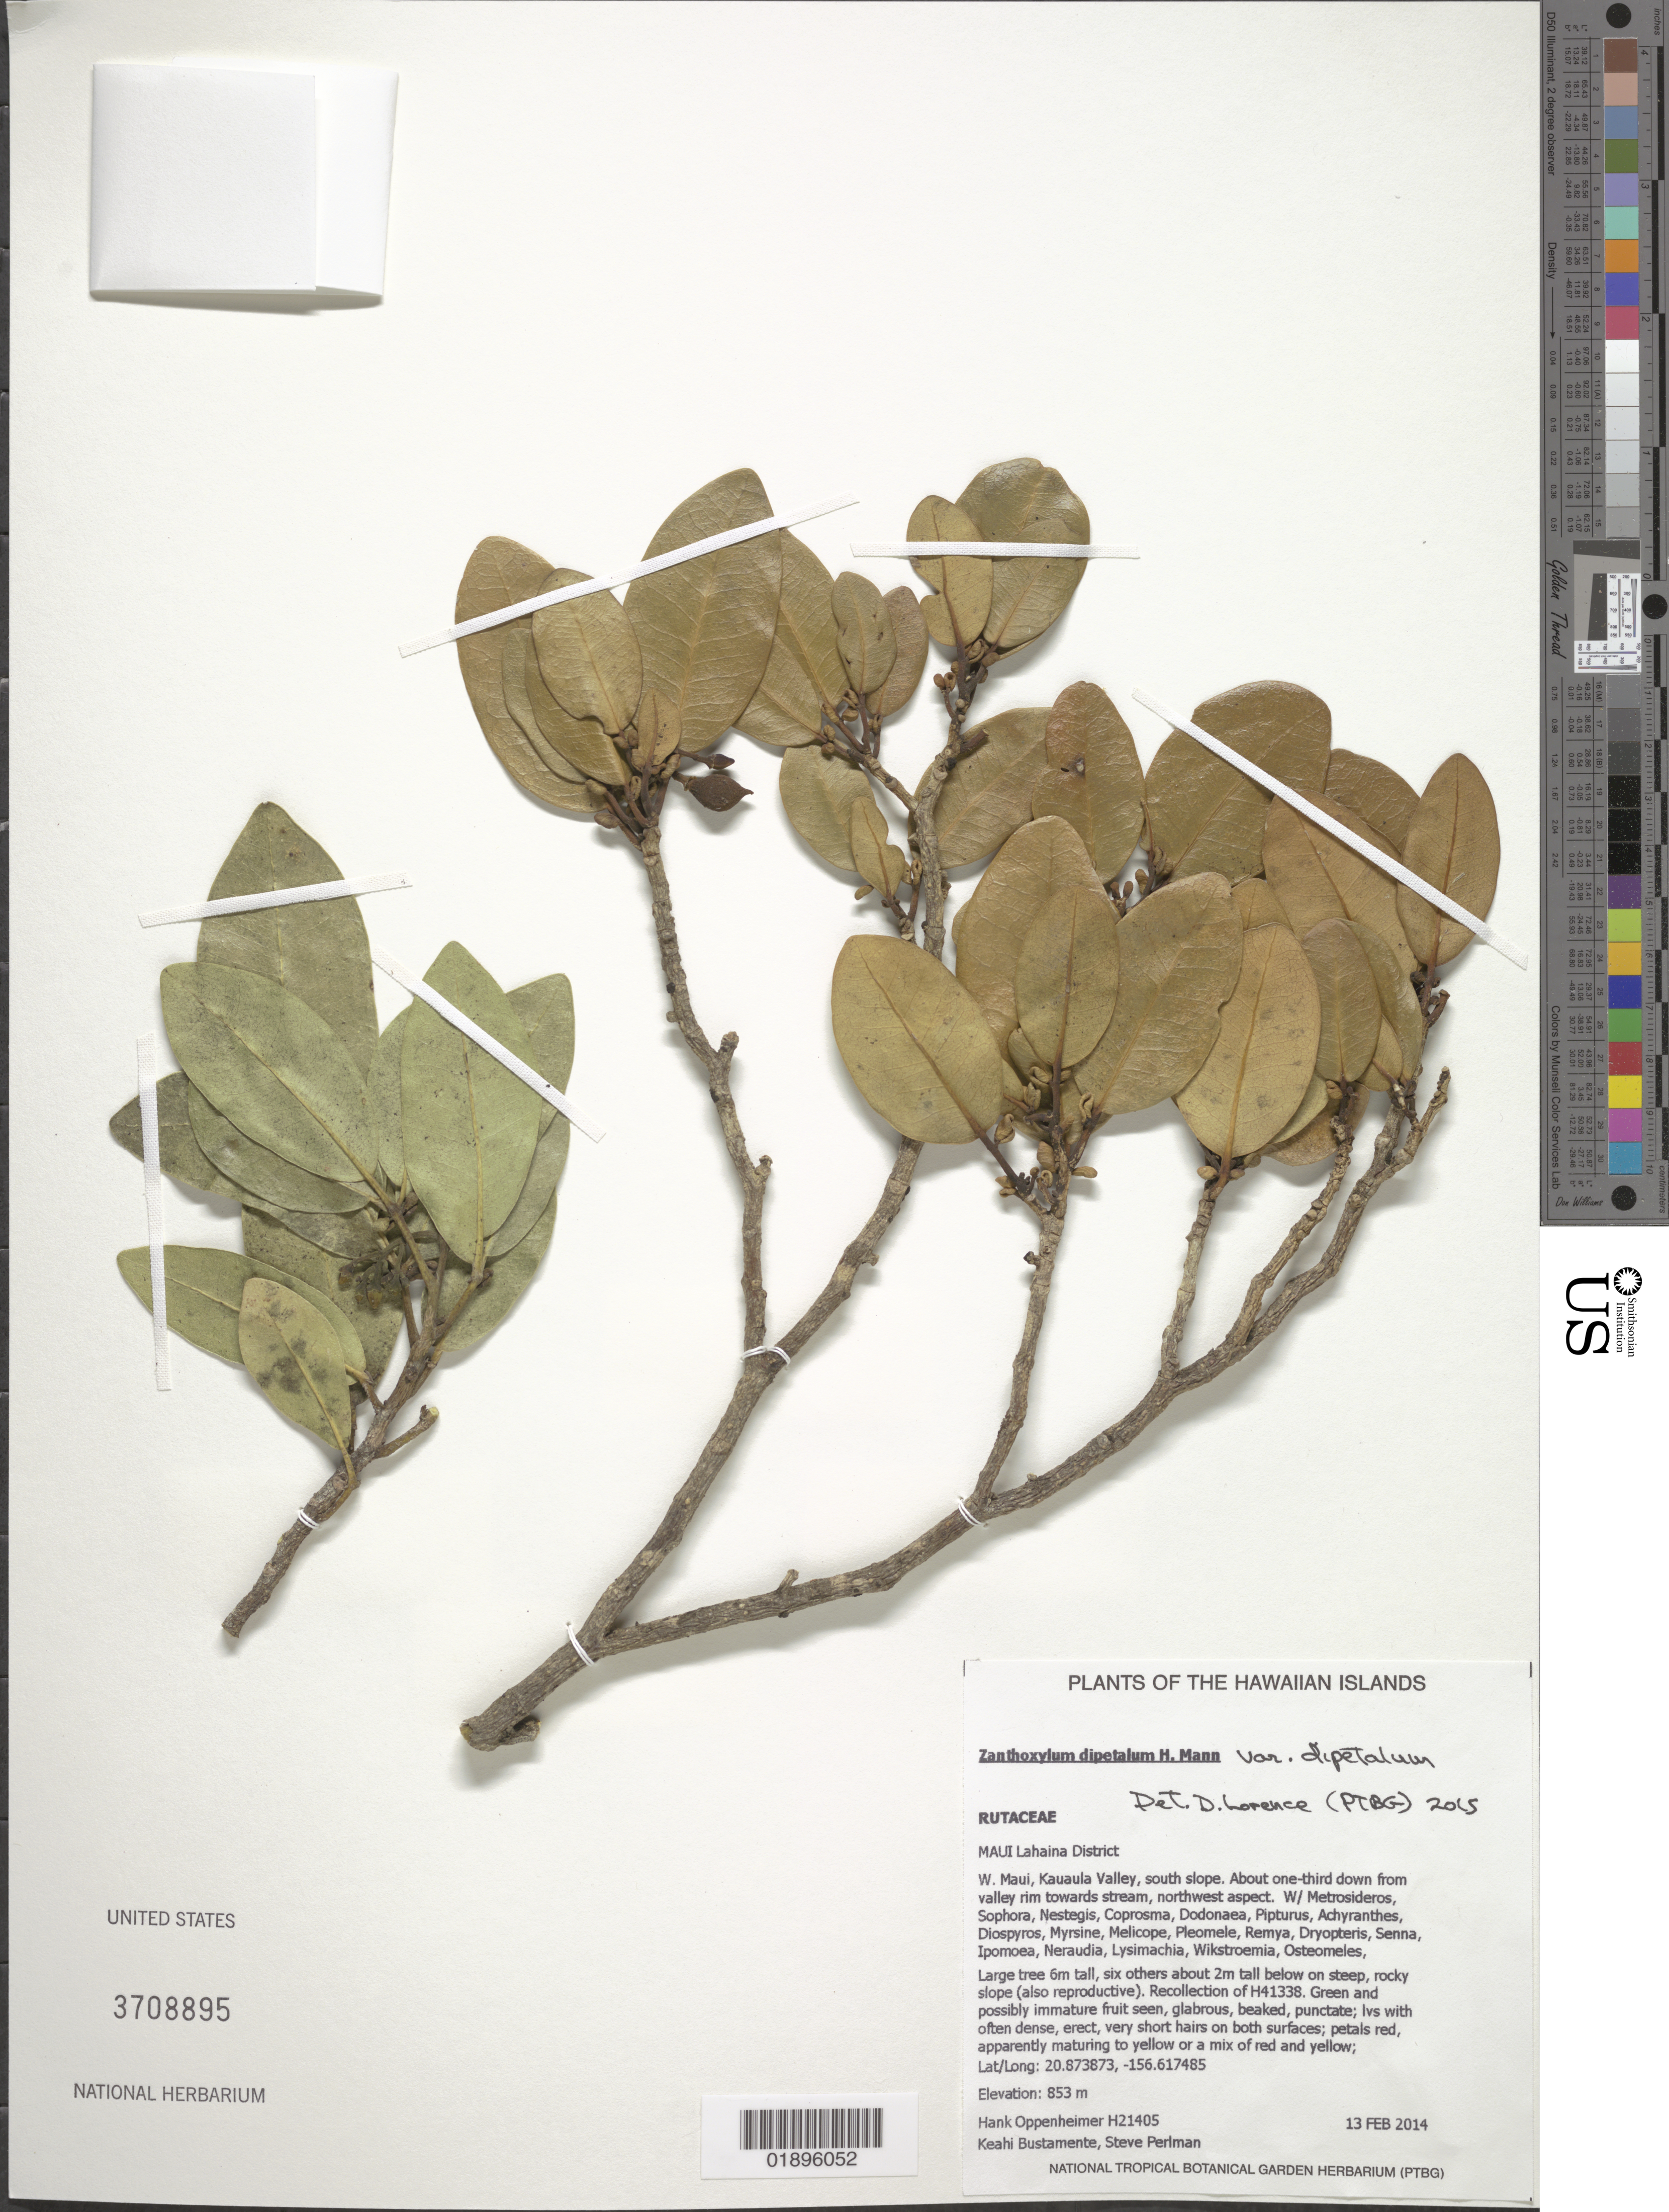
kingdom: Plantae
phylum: Tracheophyta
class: Magnoliopsida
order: Sapindales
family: Rutaceae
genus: Zanthoxylum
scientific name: Zanthoxylum dipetalum var. dipetalum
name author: H. Mann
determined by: Lorence, David H., (PTBG), National Tropical Botanical Garden (UNITED STATES)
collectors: H. L. Oppenheimer, K. M. Bustamente & S. P. Perlman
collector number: H21405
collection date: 2014-02-13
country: United States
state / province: Hawaii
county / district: Maui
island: Maui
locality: Lahaina District, W. Maui, Kauaula Valley, south slope, about 1/3 down from valley rim towards stream.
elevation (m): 853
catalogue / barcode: US 3708895